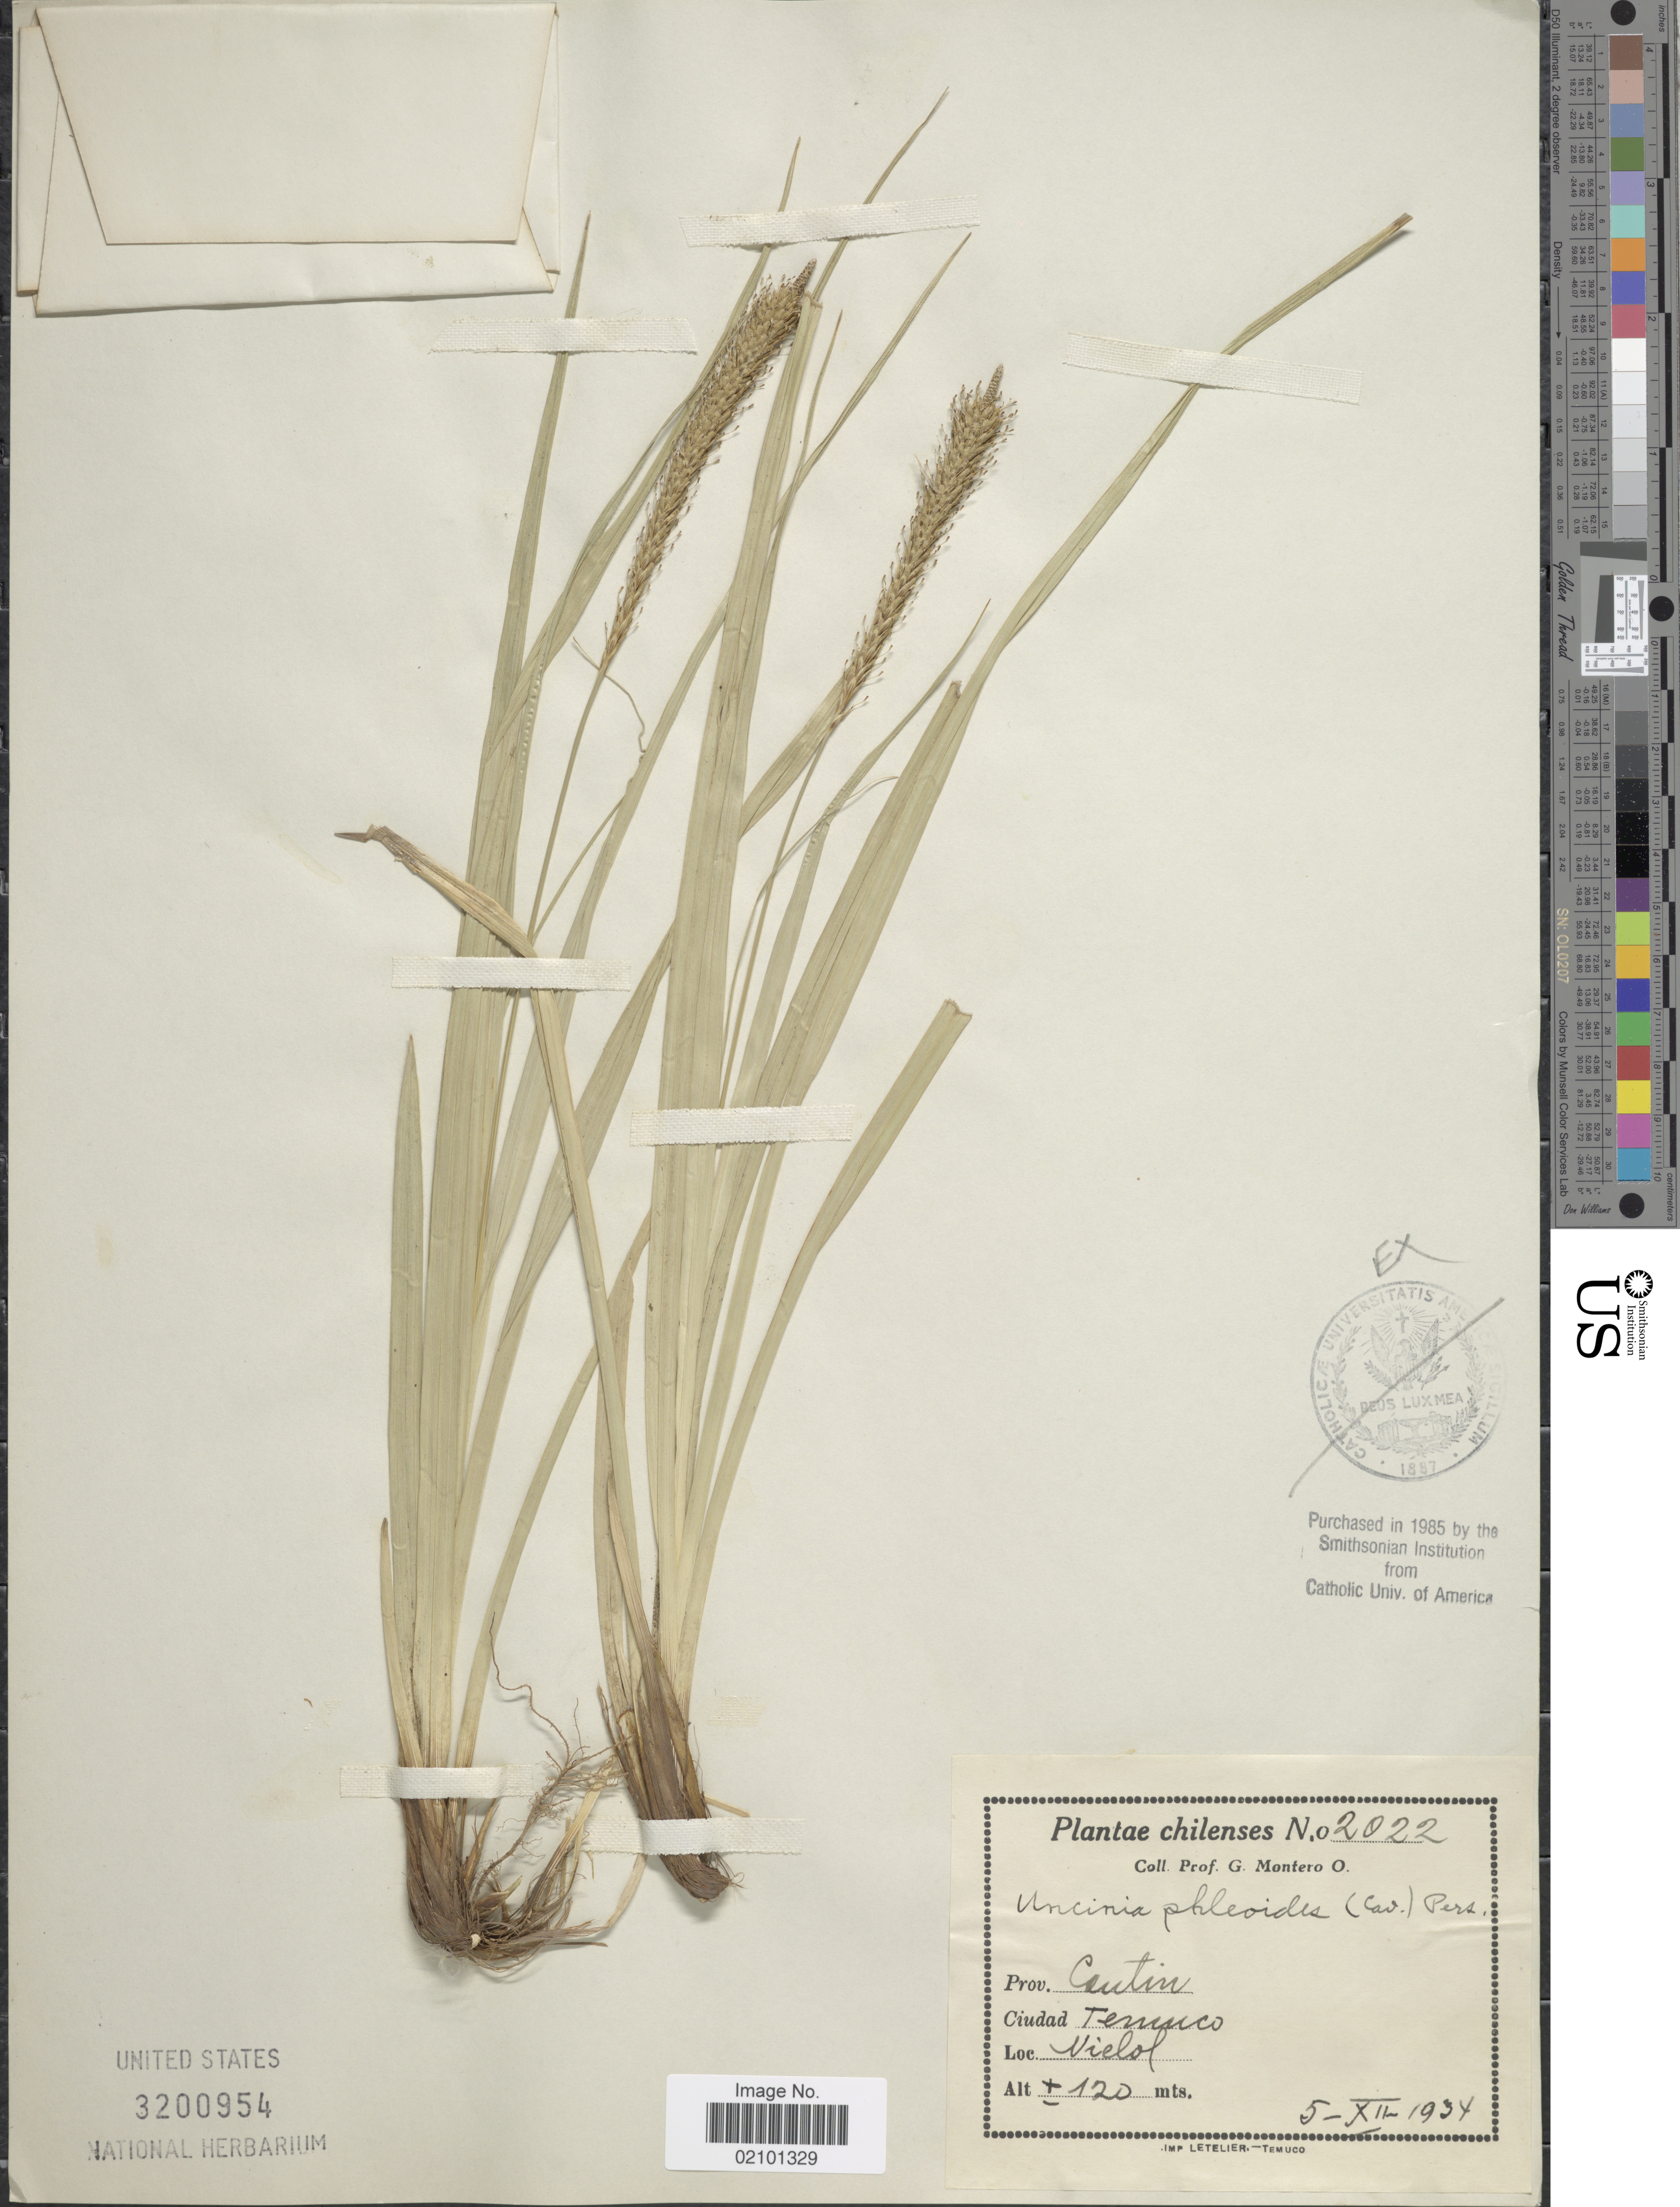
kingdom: Plantae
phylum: Tracheophyta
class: Liliopsida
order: Poales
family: Cyperaceae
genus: Carex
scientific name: Carex phleoides Cav. subsp. phleoides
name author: Cav.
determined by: Jimnéz-Mejias, Pedro, (UPOS), Universidad Pablo de Olavide (SPAIN)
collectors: G. Montero O.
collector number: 2022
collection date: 1934-12-05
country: Chile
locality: Prov. Cautin, Temuco, Vielol.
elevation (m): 120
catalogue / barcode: US 3200954